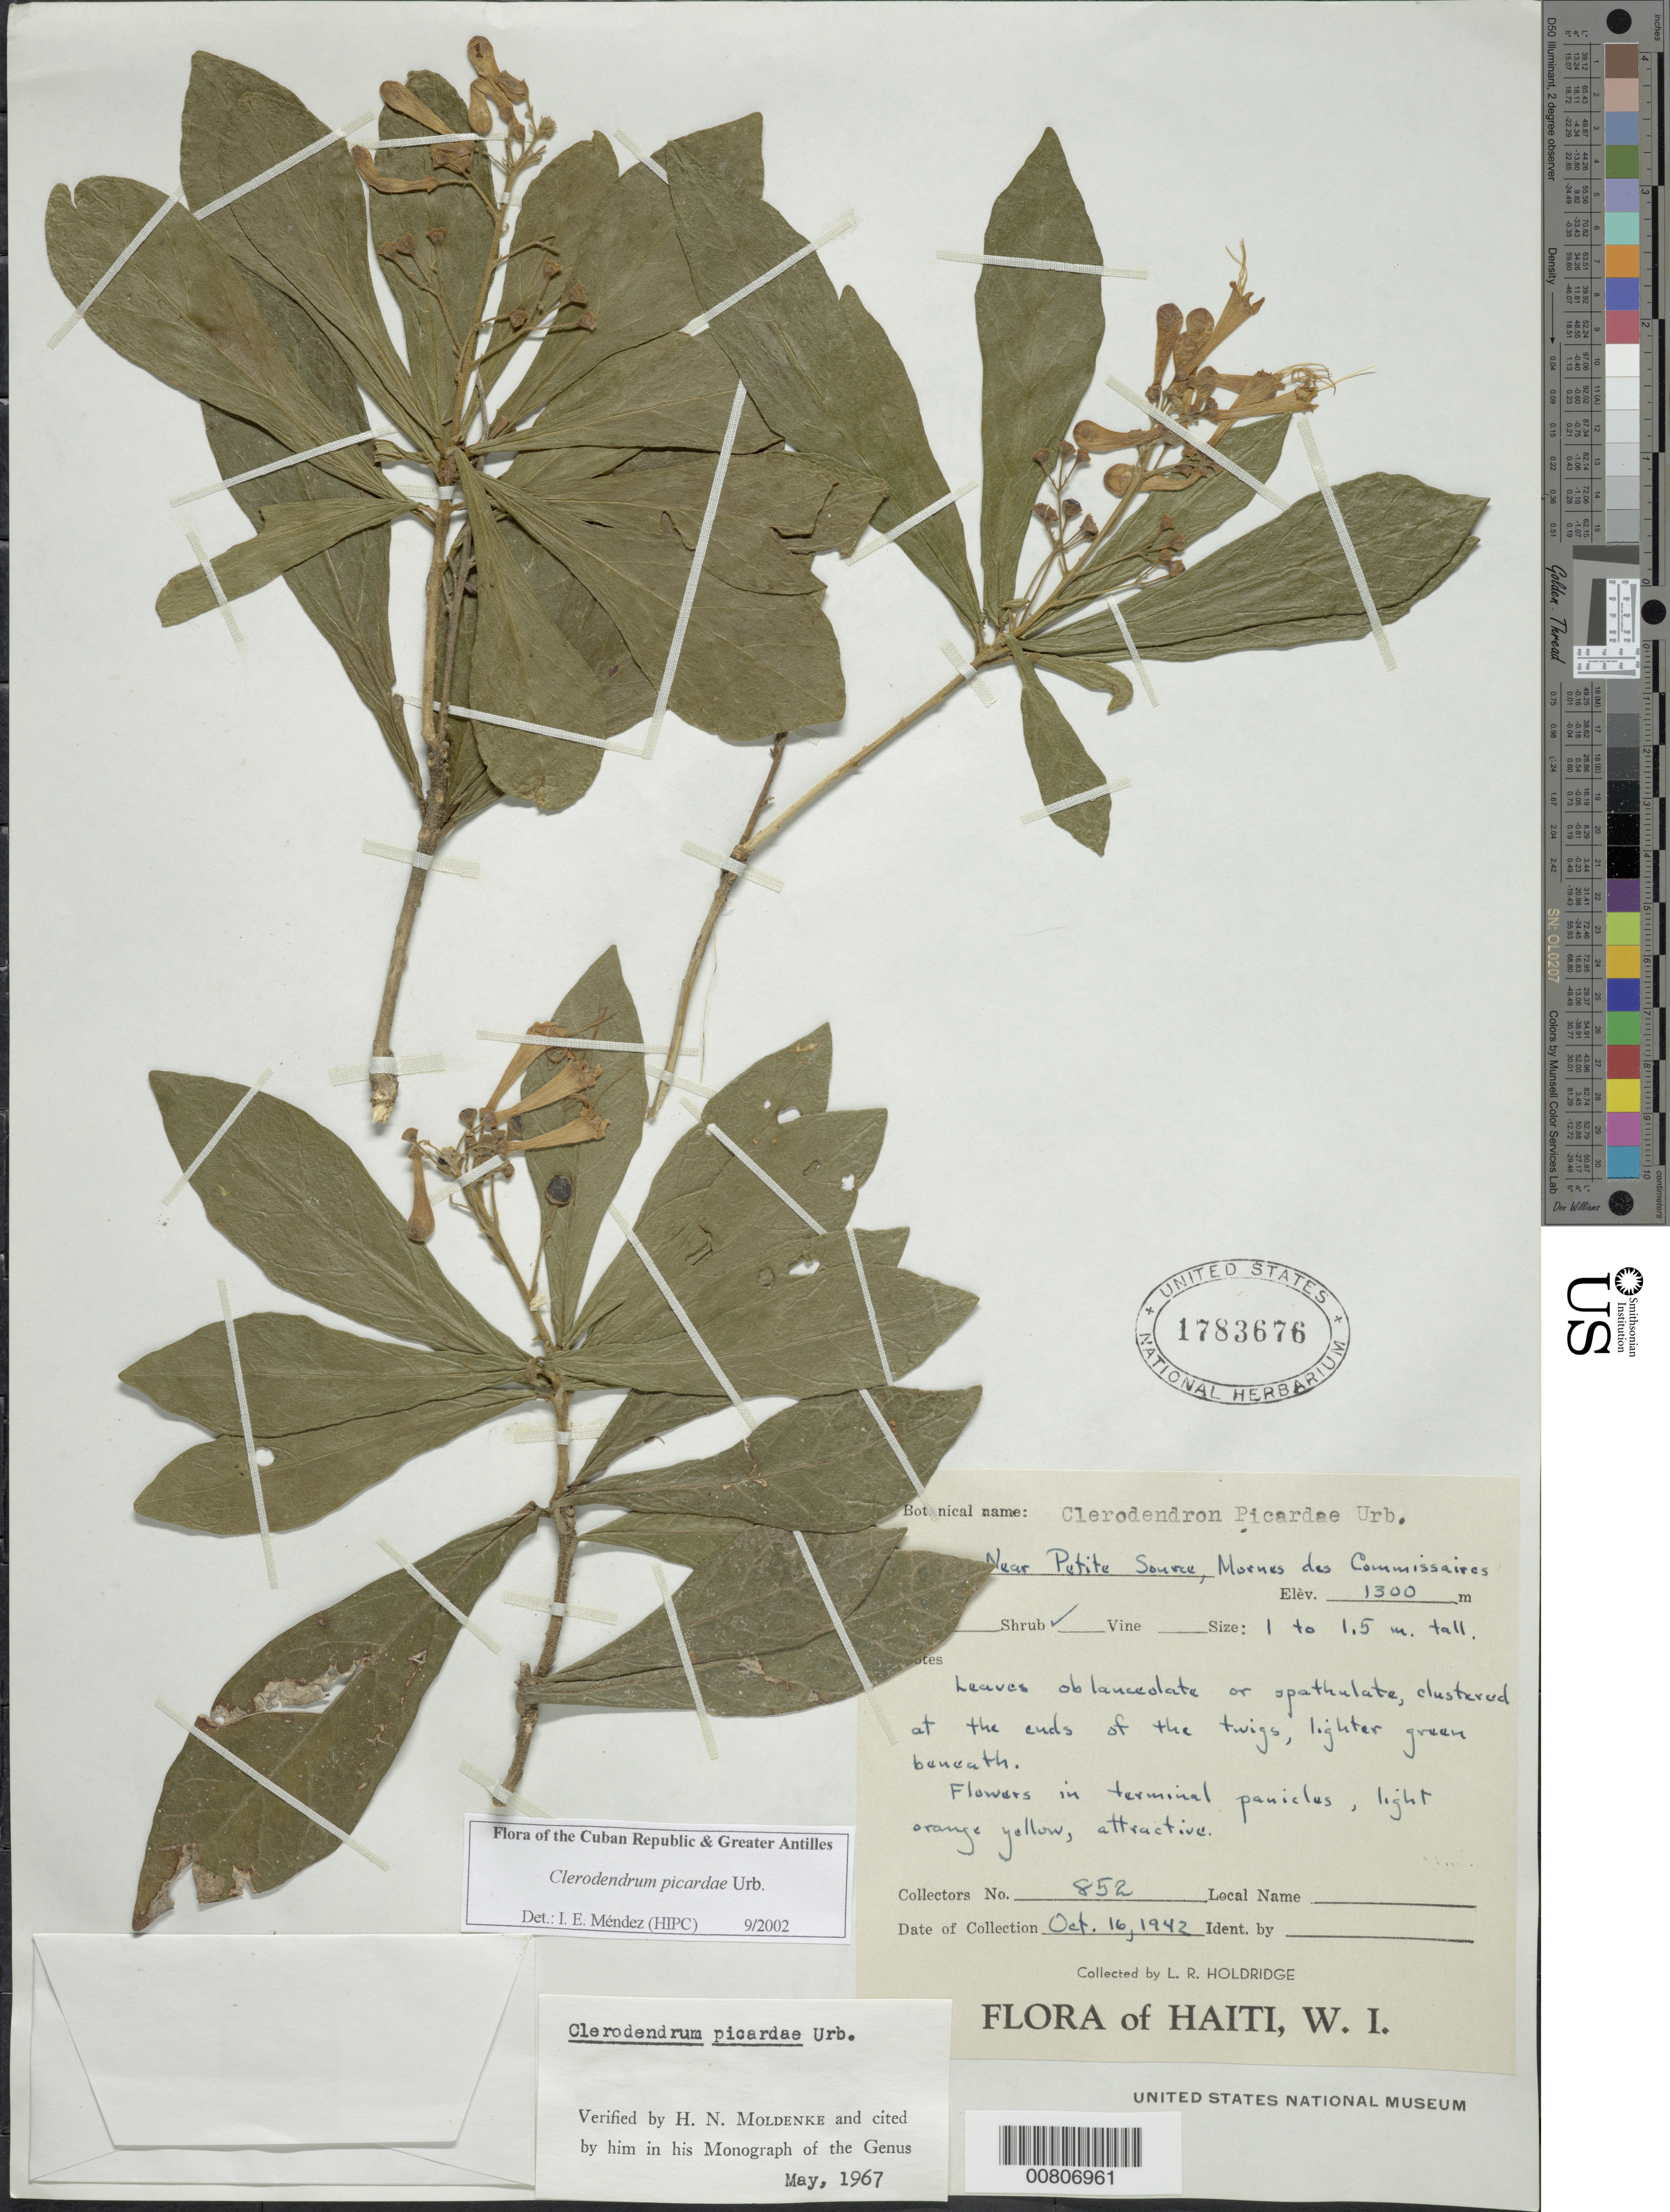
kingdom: Plantae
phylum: Tracheophyta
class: Magnoliopsida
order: Lamiales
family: Lamiaceae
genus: Clerodendrum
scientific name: Clerodendrum picardae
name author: Urb.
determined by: Méndez, Isidro E., (HIPC)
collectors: L. Holdridge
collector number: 852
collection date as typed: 16 Oct 1942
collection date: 1942-10-16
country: Haiti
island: Hispaniola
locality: Petite Source, Mornes des Commissaires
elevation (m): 1300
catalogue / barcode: US 1783676